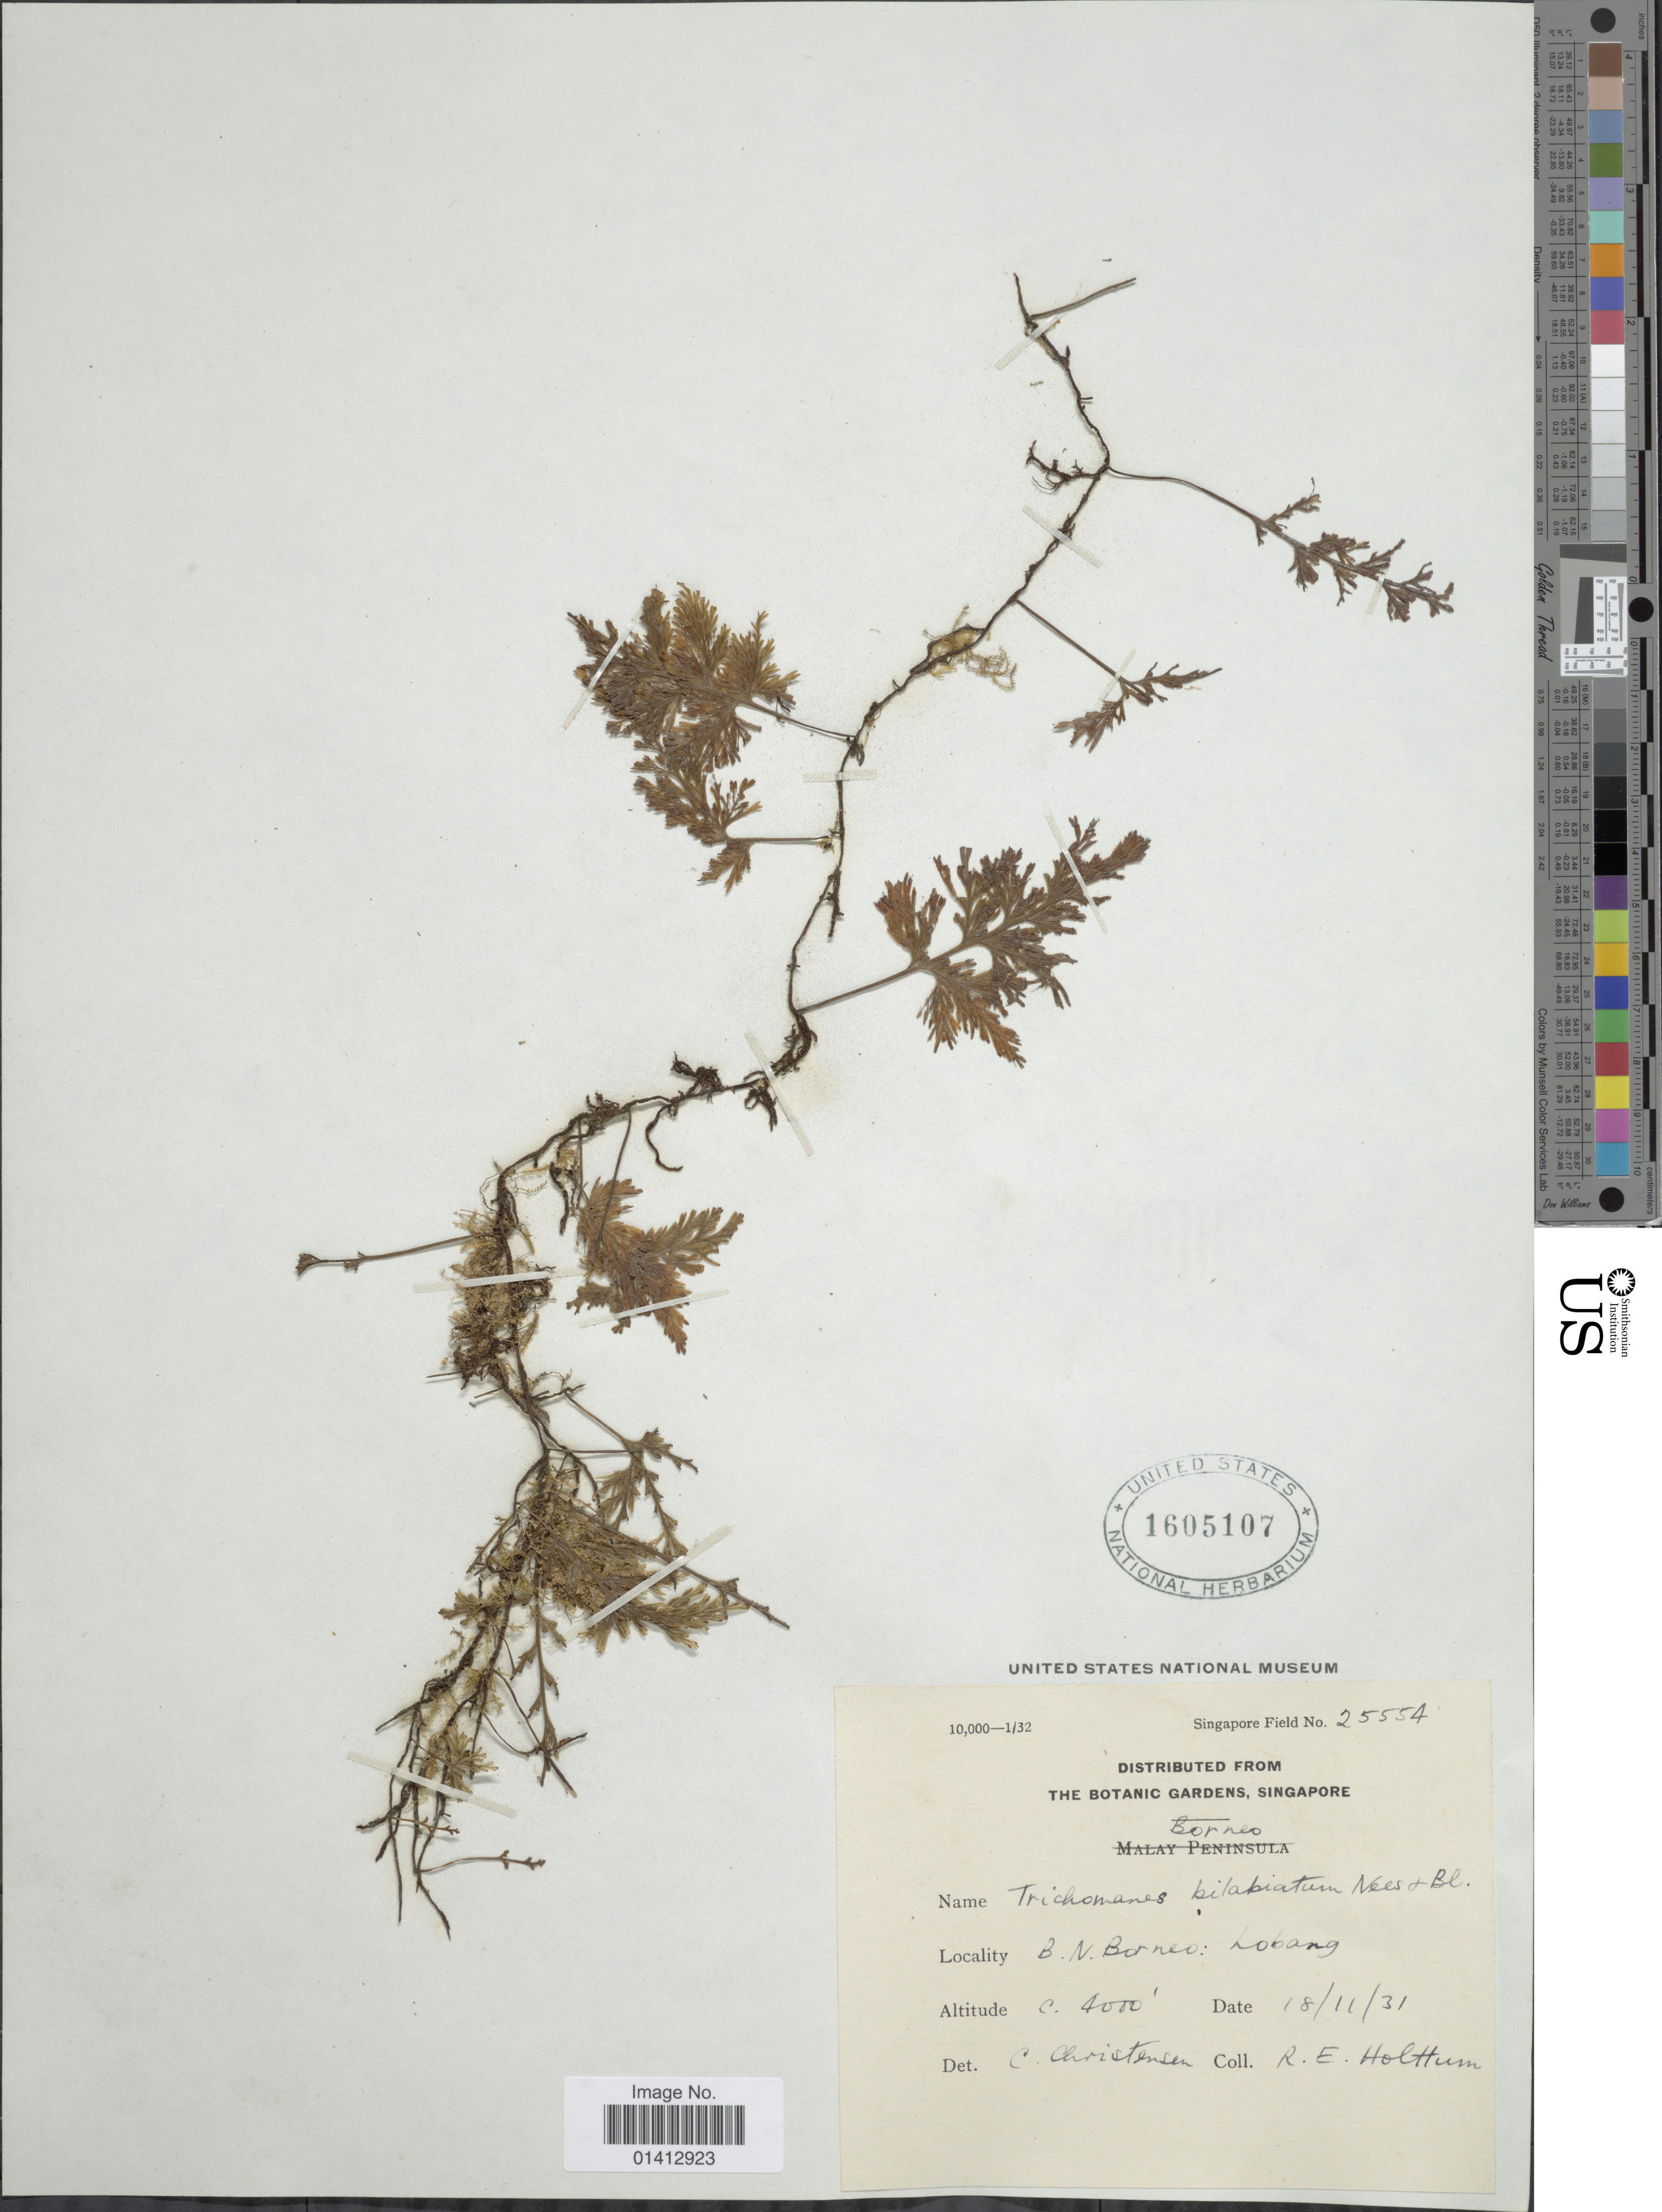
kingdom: Plantae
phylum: Tracheophyta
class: Polypodiopsida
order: Hymenophyllales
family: Hymenophyllaceae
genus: Crepidomanes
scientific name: Crepidomanes bilabiatum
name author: (Nees ex Blume) Copel.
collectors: R. E. Holttum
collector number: Singapore Field 25554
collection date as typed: Transcribed d/m/y: 18/11/31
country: Malaysia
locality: Borneo, B.N.Borneo: Lobang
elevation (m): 1219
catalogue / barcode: US 1605107